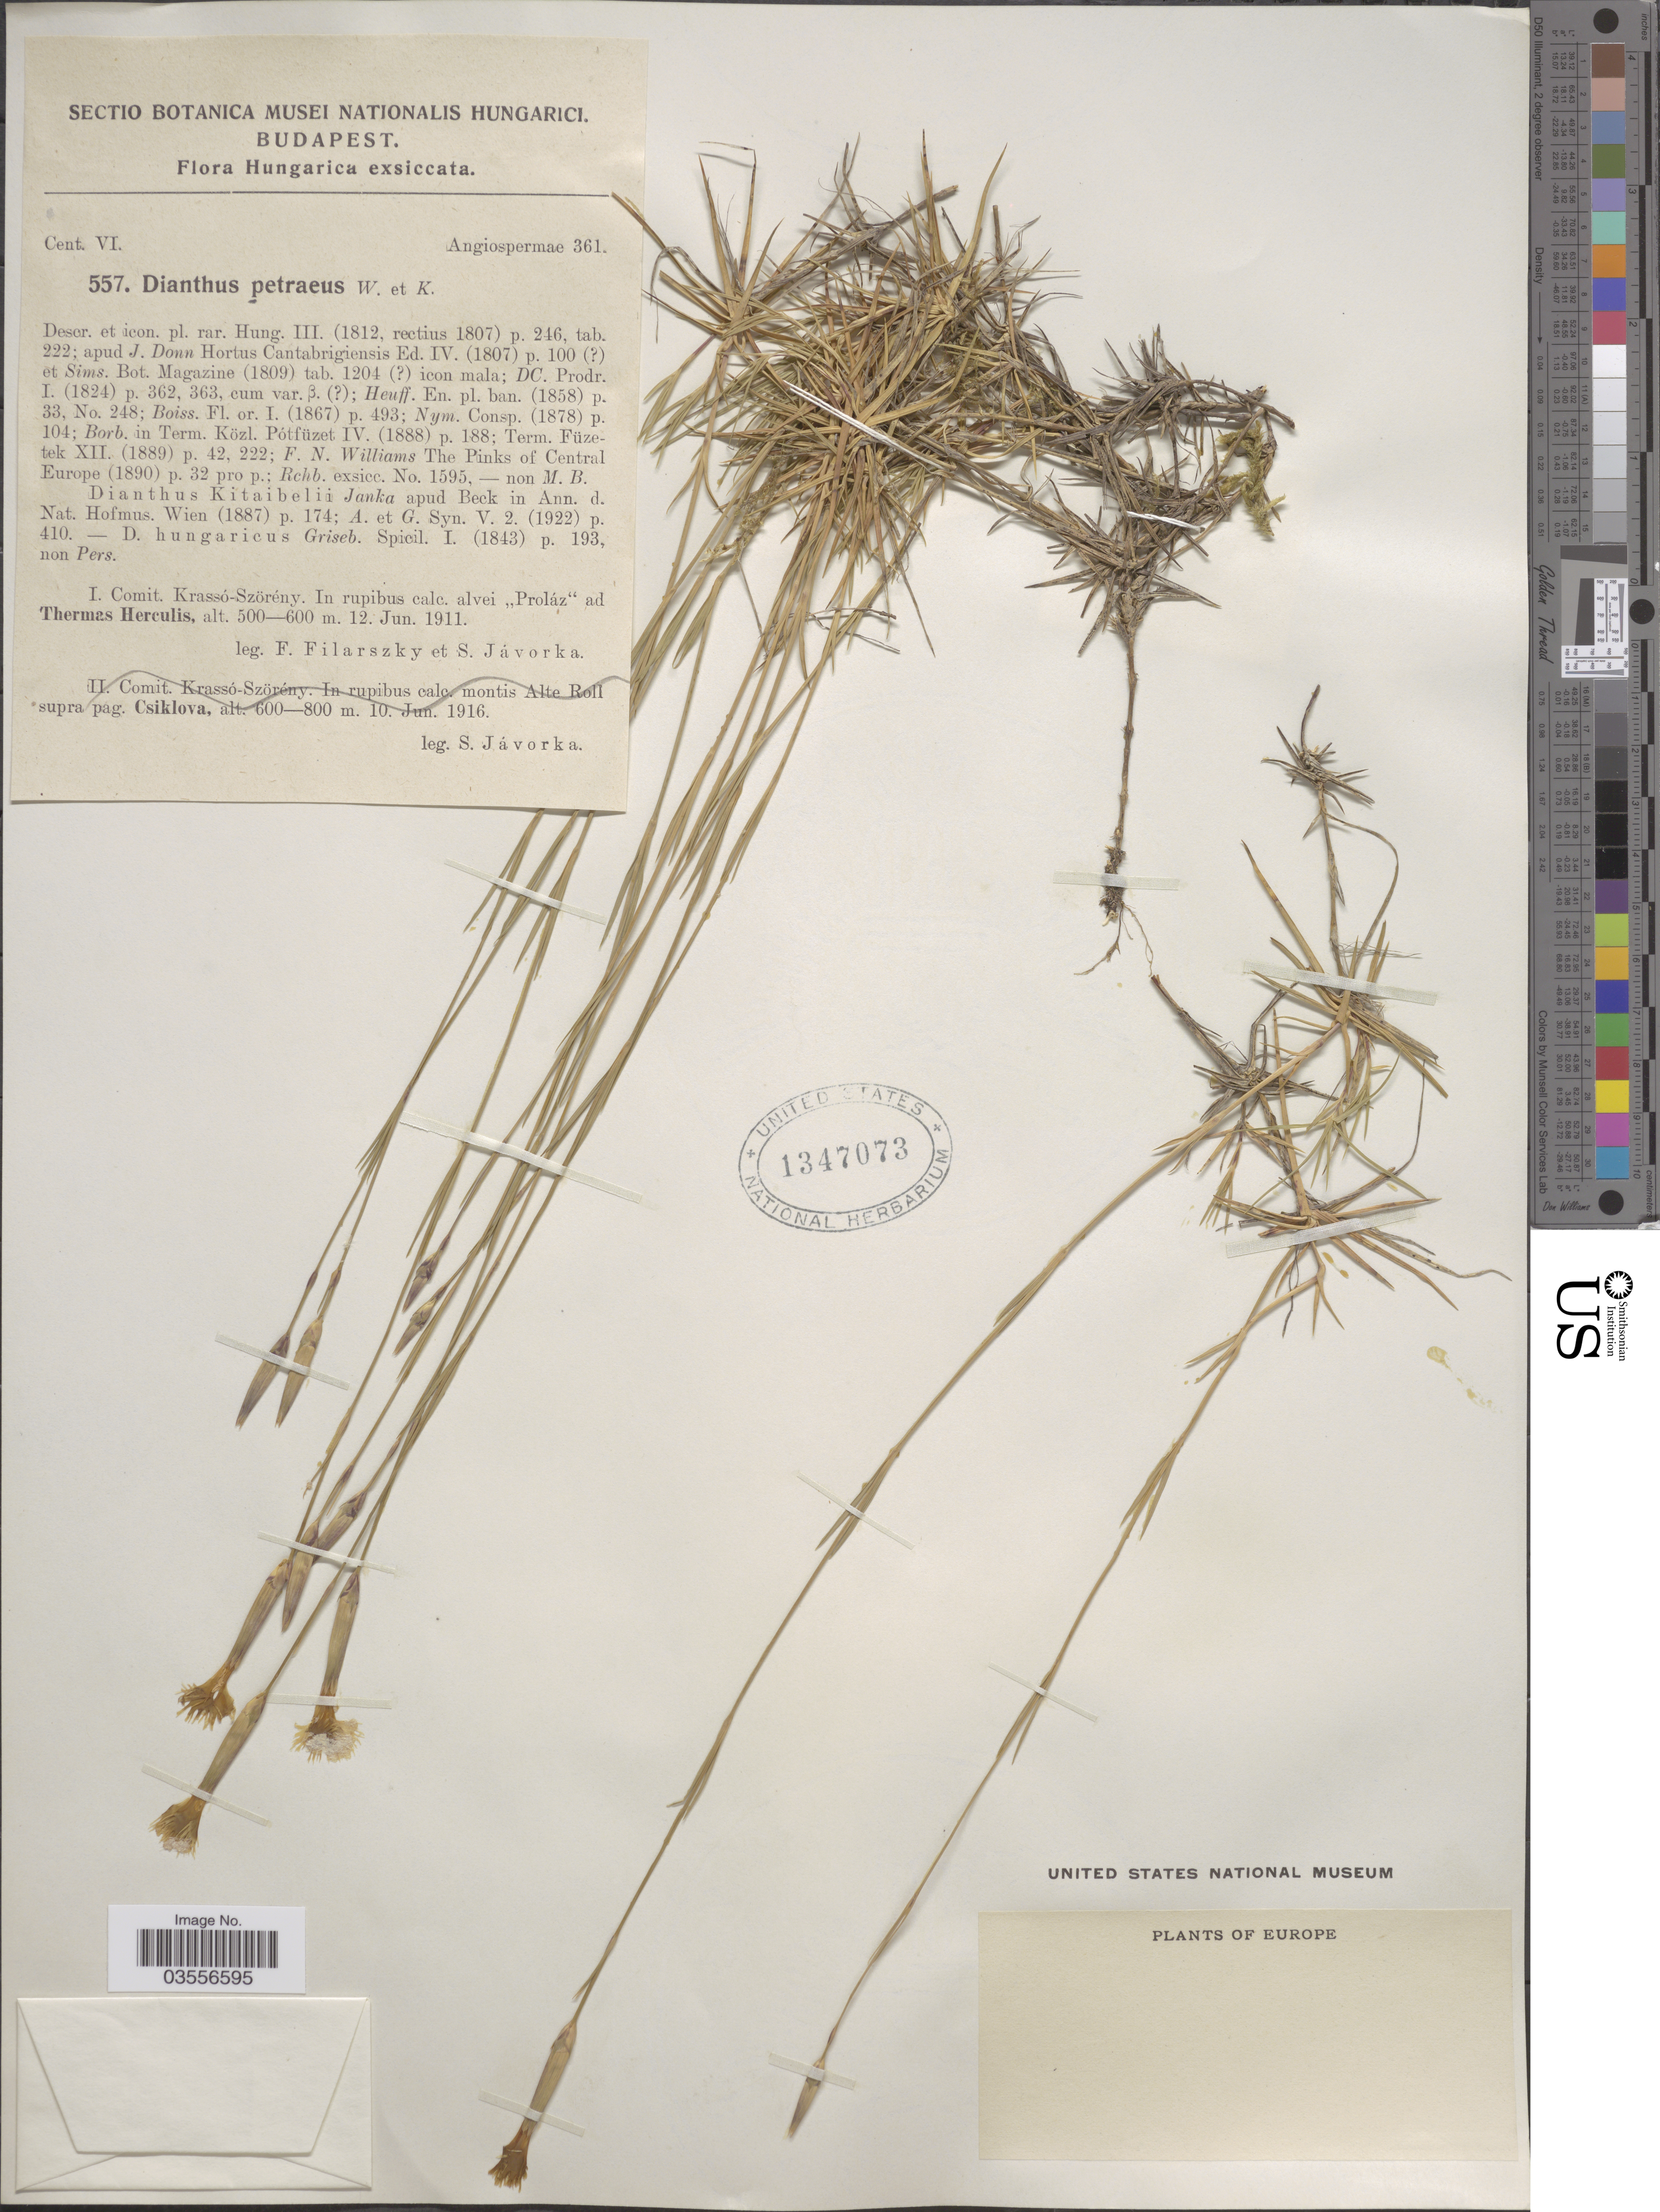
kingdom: Plantae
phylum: Tracheophyta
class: Magnoliopsida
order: Caryophyllales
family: Caryophyllaceae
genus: Dianthus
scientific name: Dianthus petraeus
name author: Waldst. & Kit.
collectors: F. Filarszky & S. Javorka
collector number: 557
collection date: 1911-06-12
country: Hungary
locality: Hungarica. I. Comit. Krassó-Szörény. In rupibus calc. alvei "Proláz" ad Thermas Herculis.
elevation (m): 500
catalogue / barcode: US 1347073